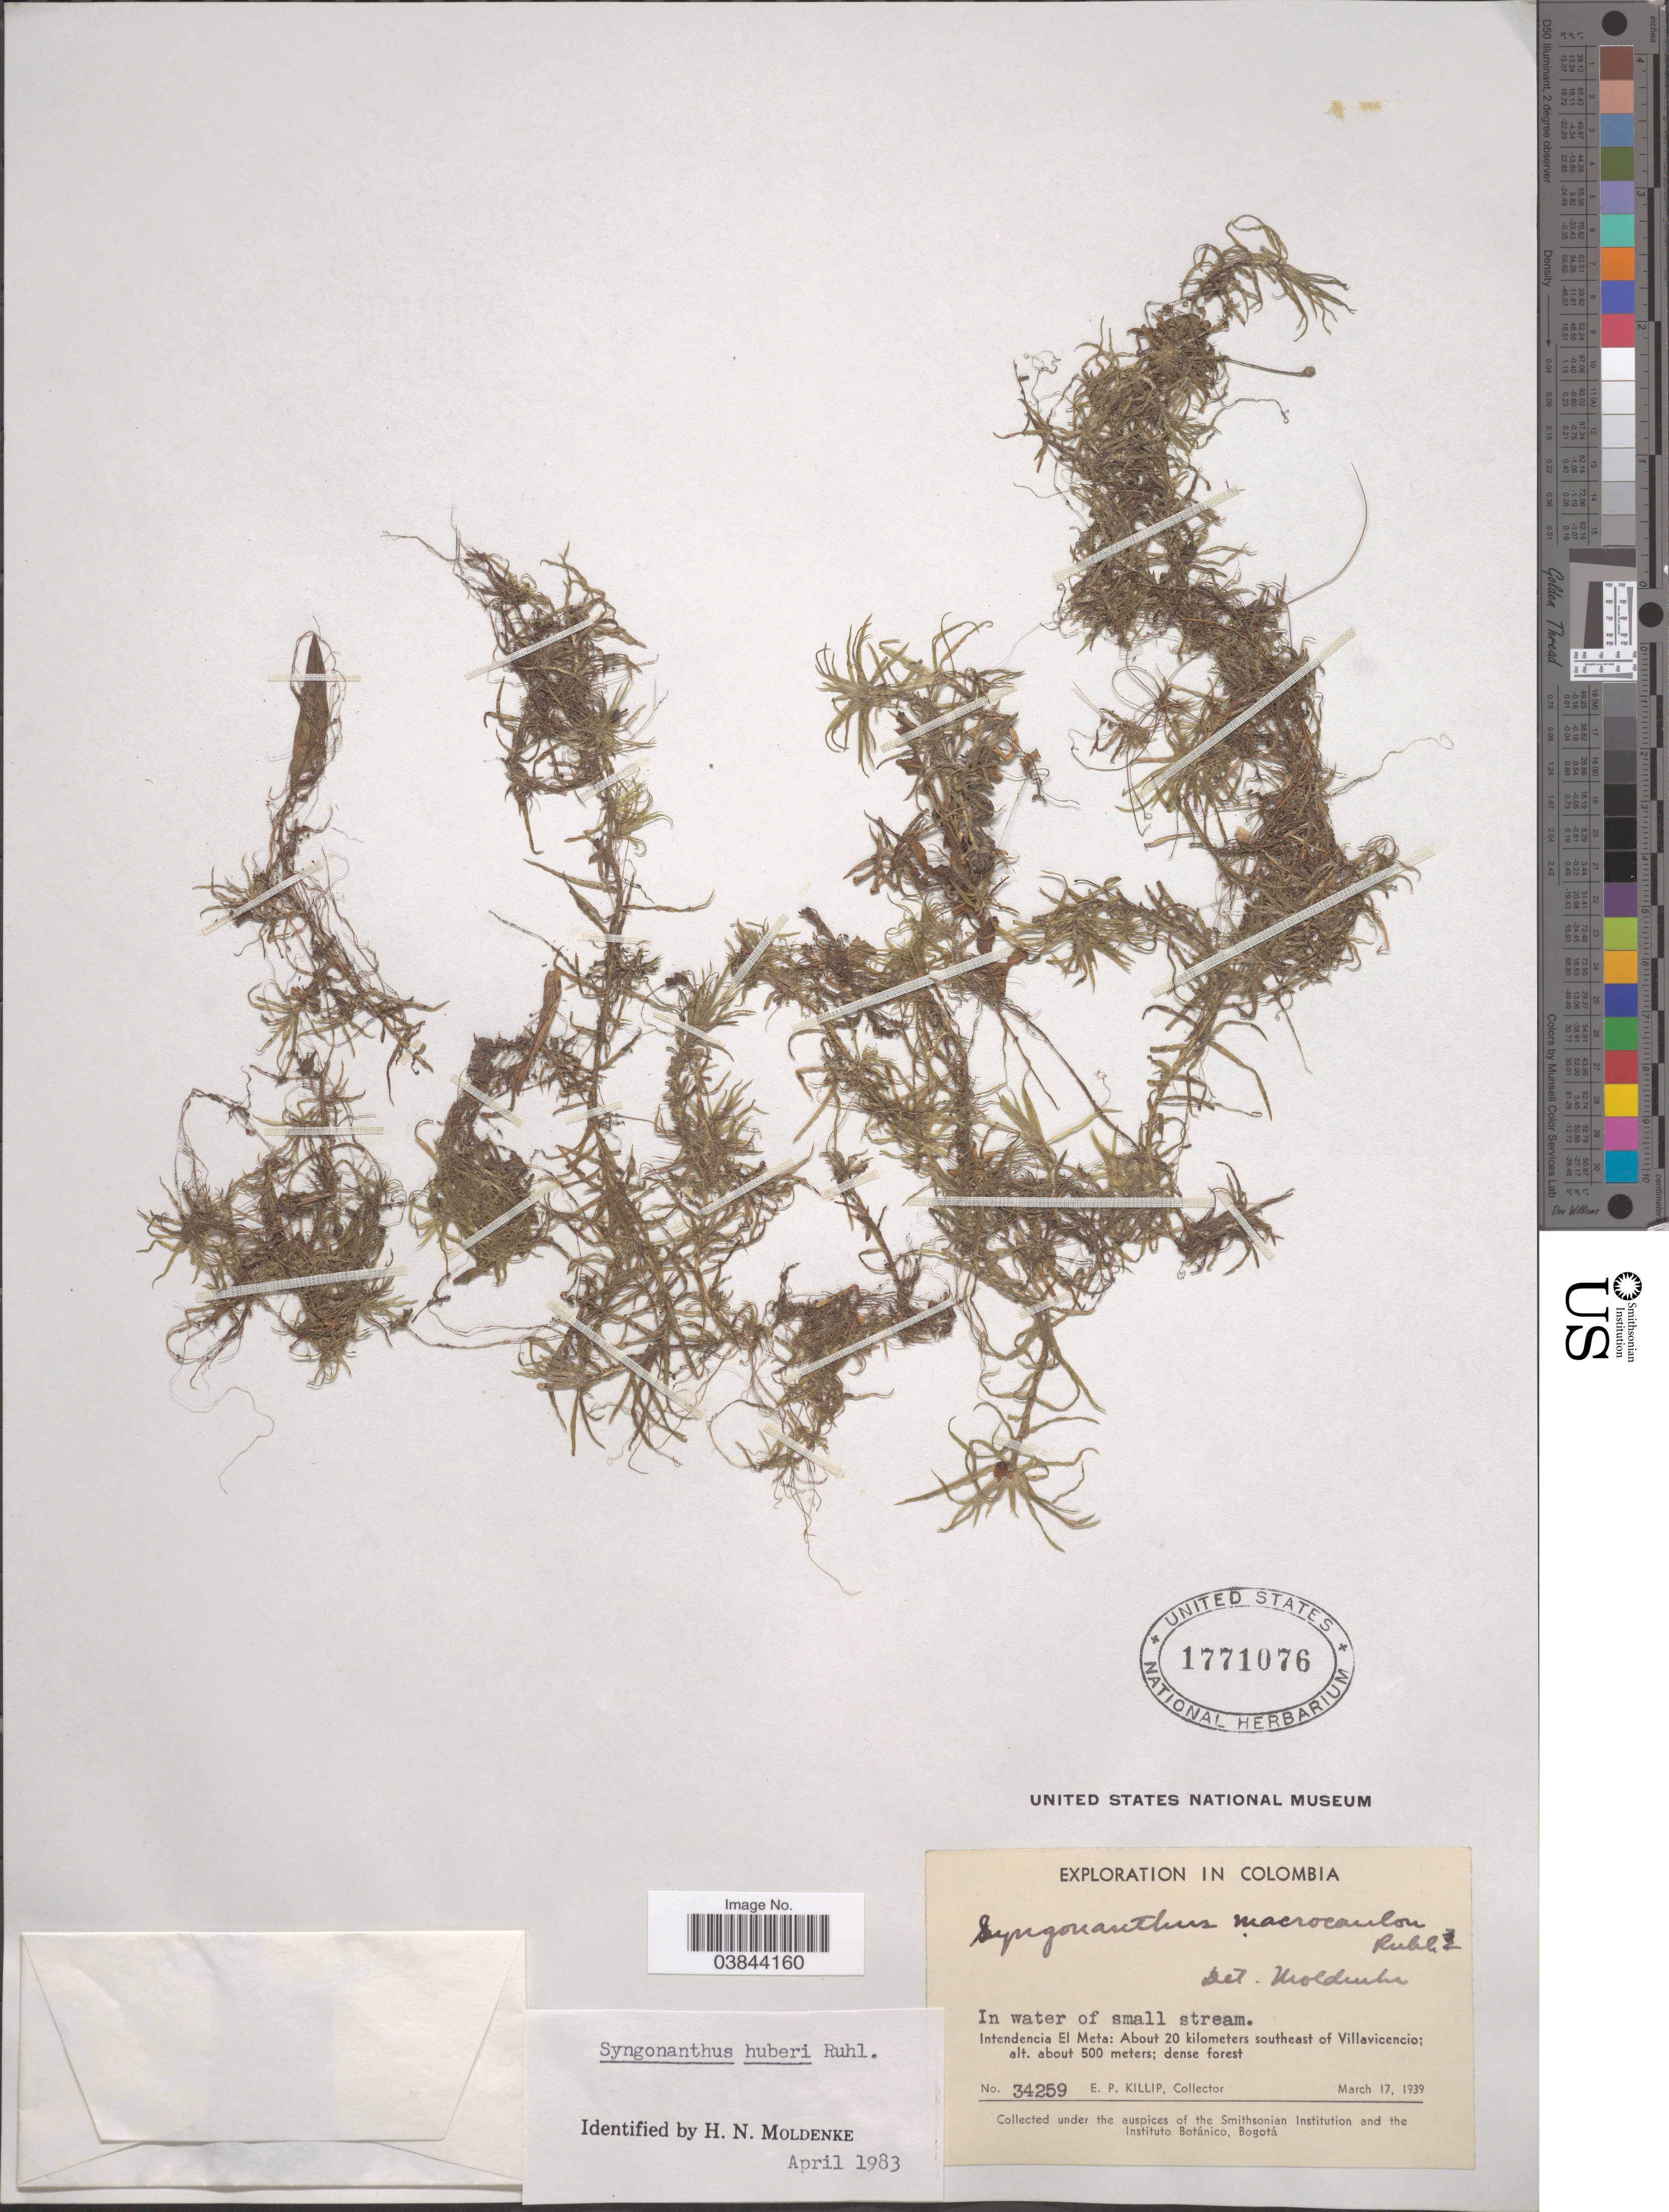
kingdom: Plantae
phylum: Tracheophyta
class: Liliopsida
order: Poales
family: Eriocaulaceae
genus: Syngonanthus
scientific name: Syngonanthus huberi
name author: Ruhland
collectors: E. P. Killip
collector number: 34259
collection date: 1939-03-17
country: Colombia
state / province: Meta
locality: Intendencia El Meta: About 20 kilometers southeast of Villavicencio.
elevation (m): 500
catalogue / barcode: US 1771076